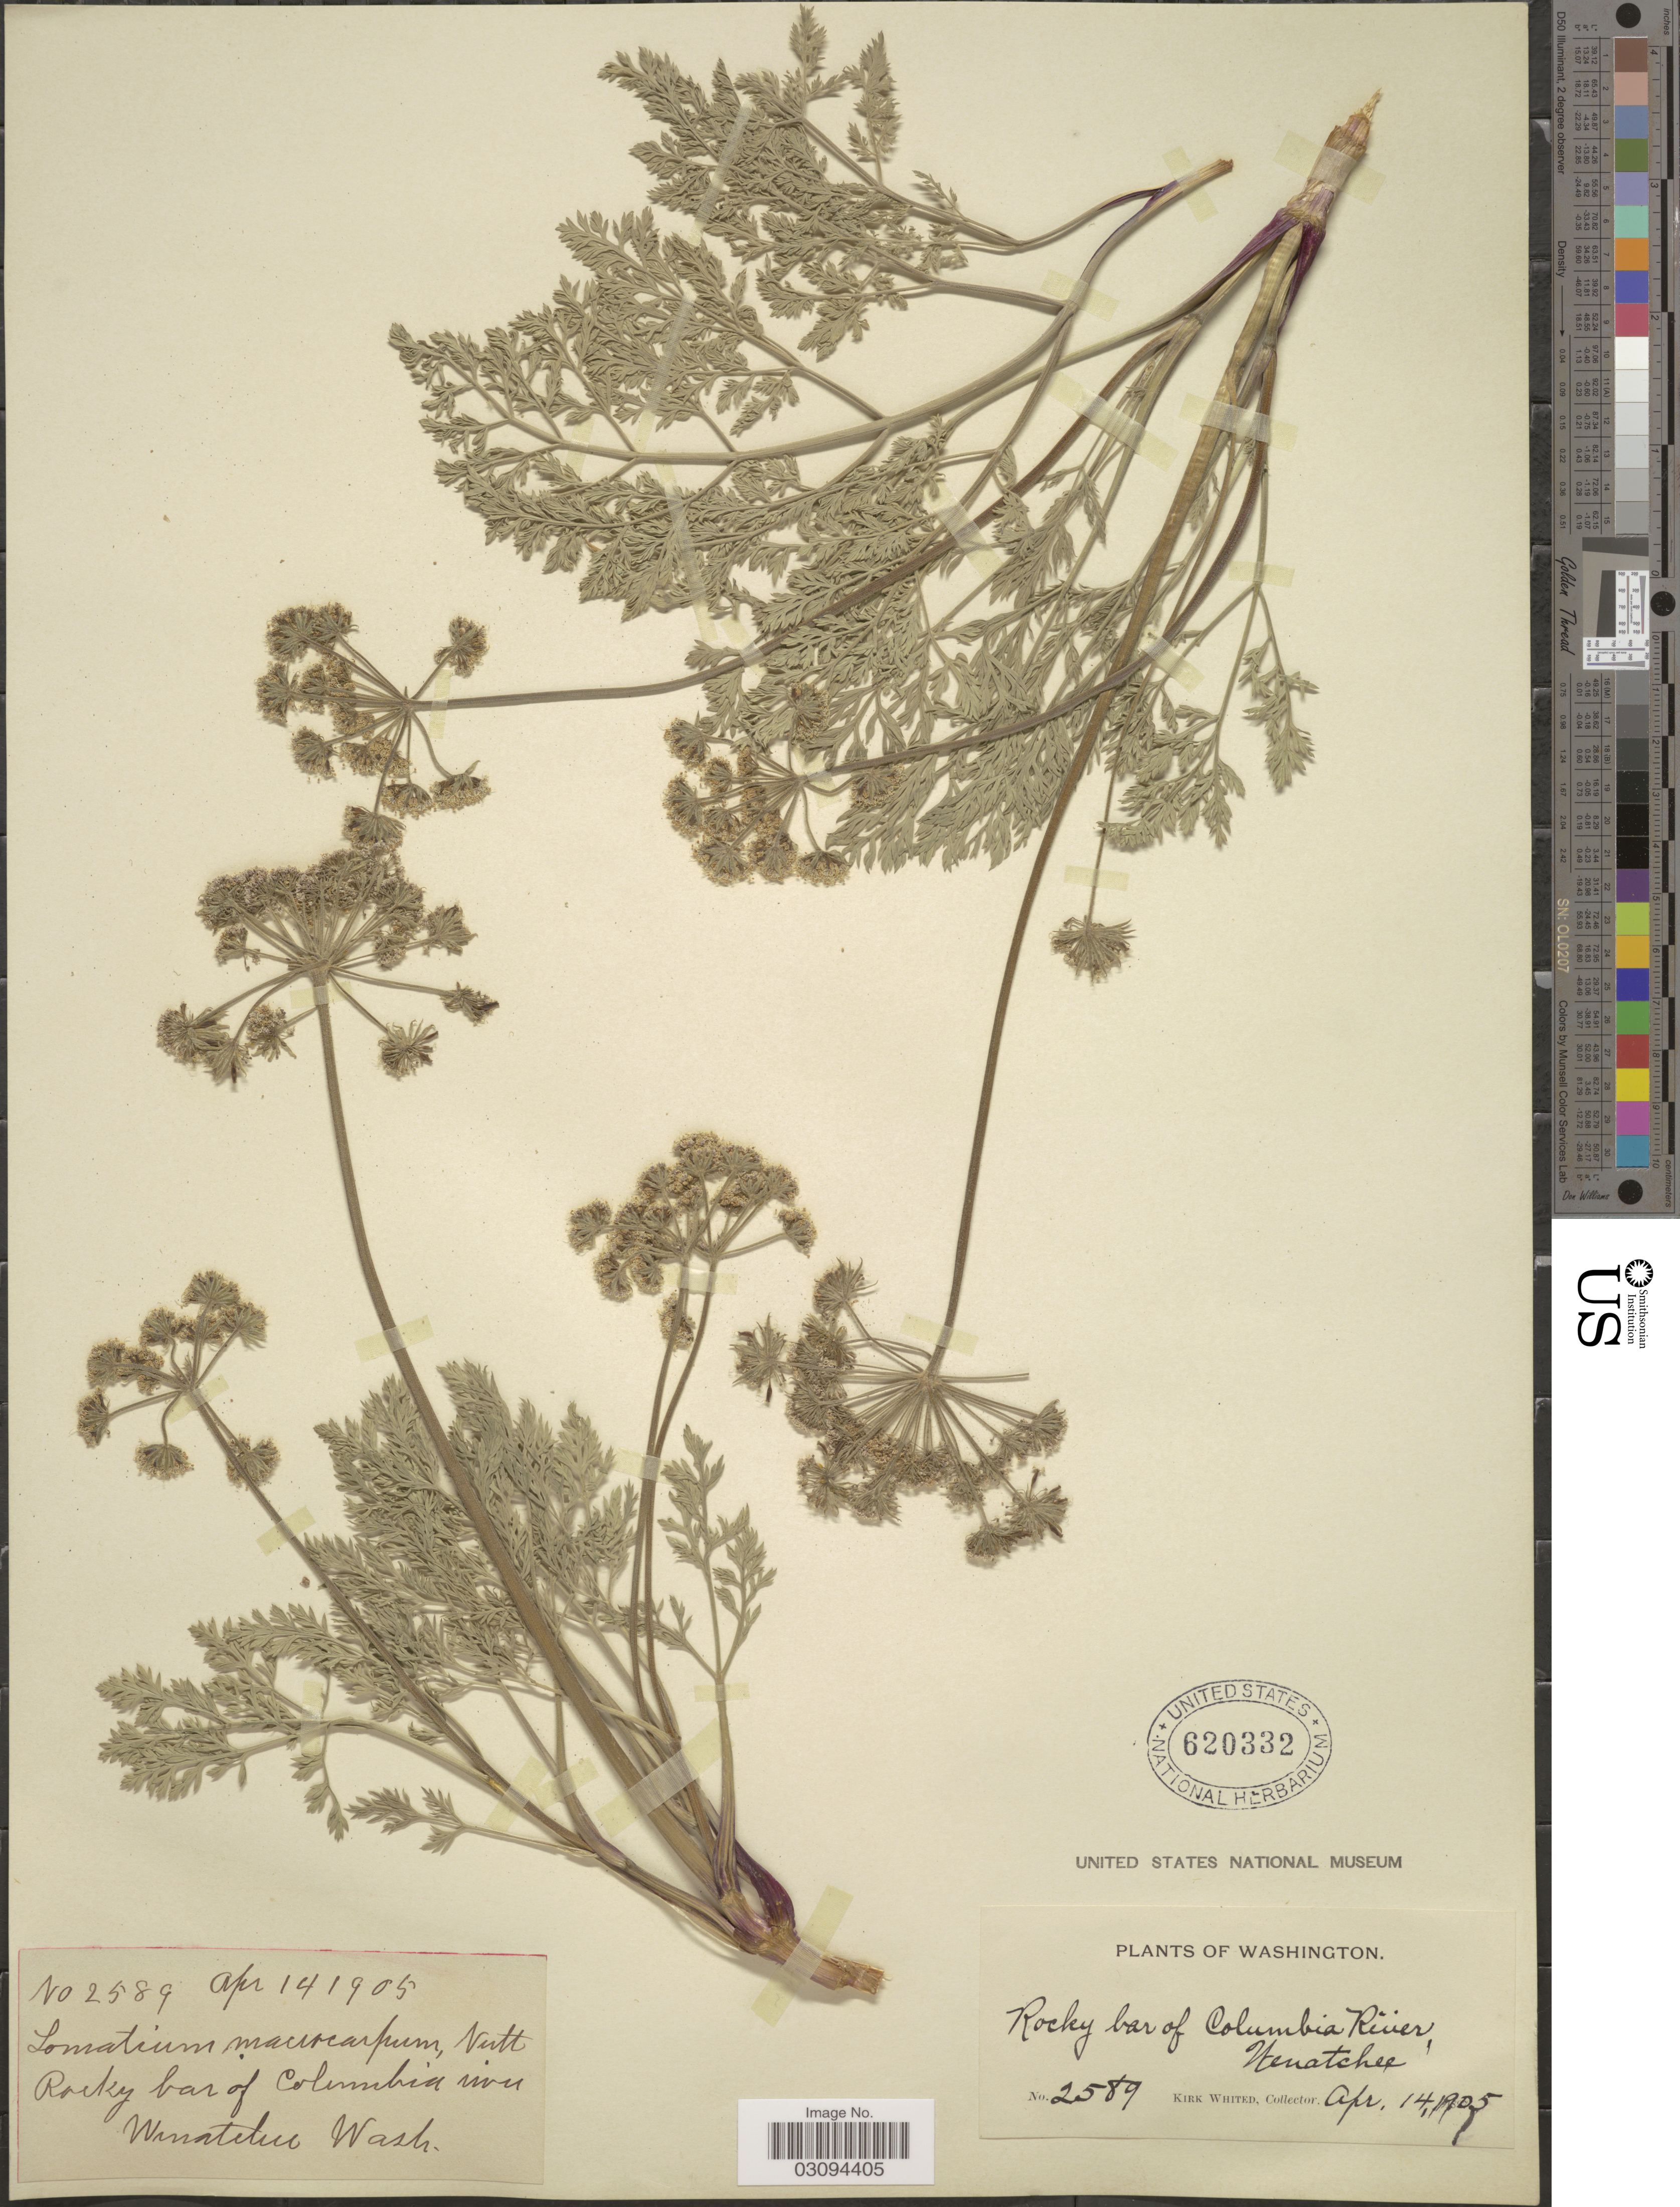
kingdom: Plantae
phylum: Tracheophyta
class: Magnoliopsida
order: Apiales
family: Apiaceae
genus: Lomatium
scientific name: Lomatium macrocarpum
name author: (Hook. et al.) J.M. Coult. & Rose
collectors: K. Whited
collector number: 2589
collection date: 1905-04-14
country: United States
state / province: Washington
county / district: Chelan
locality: Rocky bar of Columbia River, Wenatchee.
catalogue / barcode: US 620332